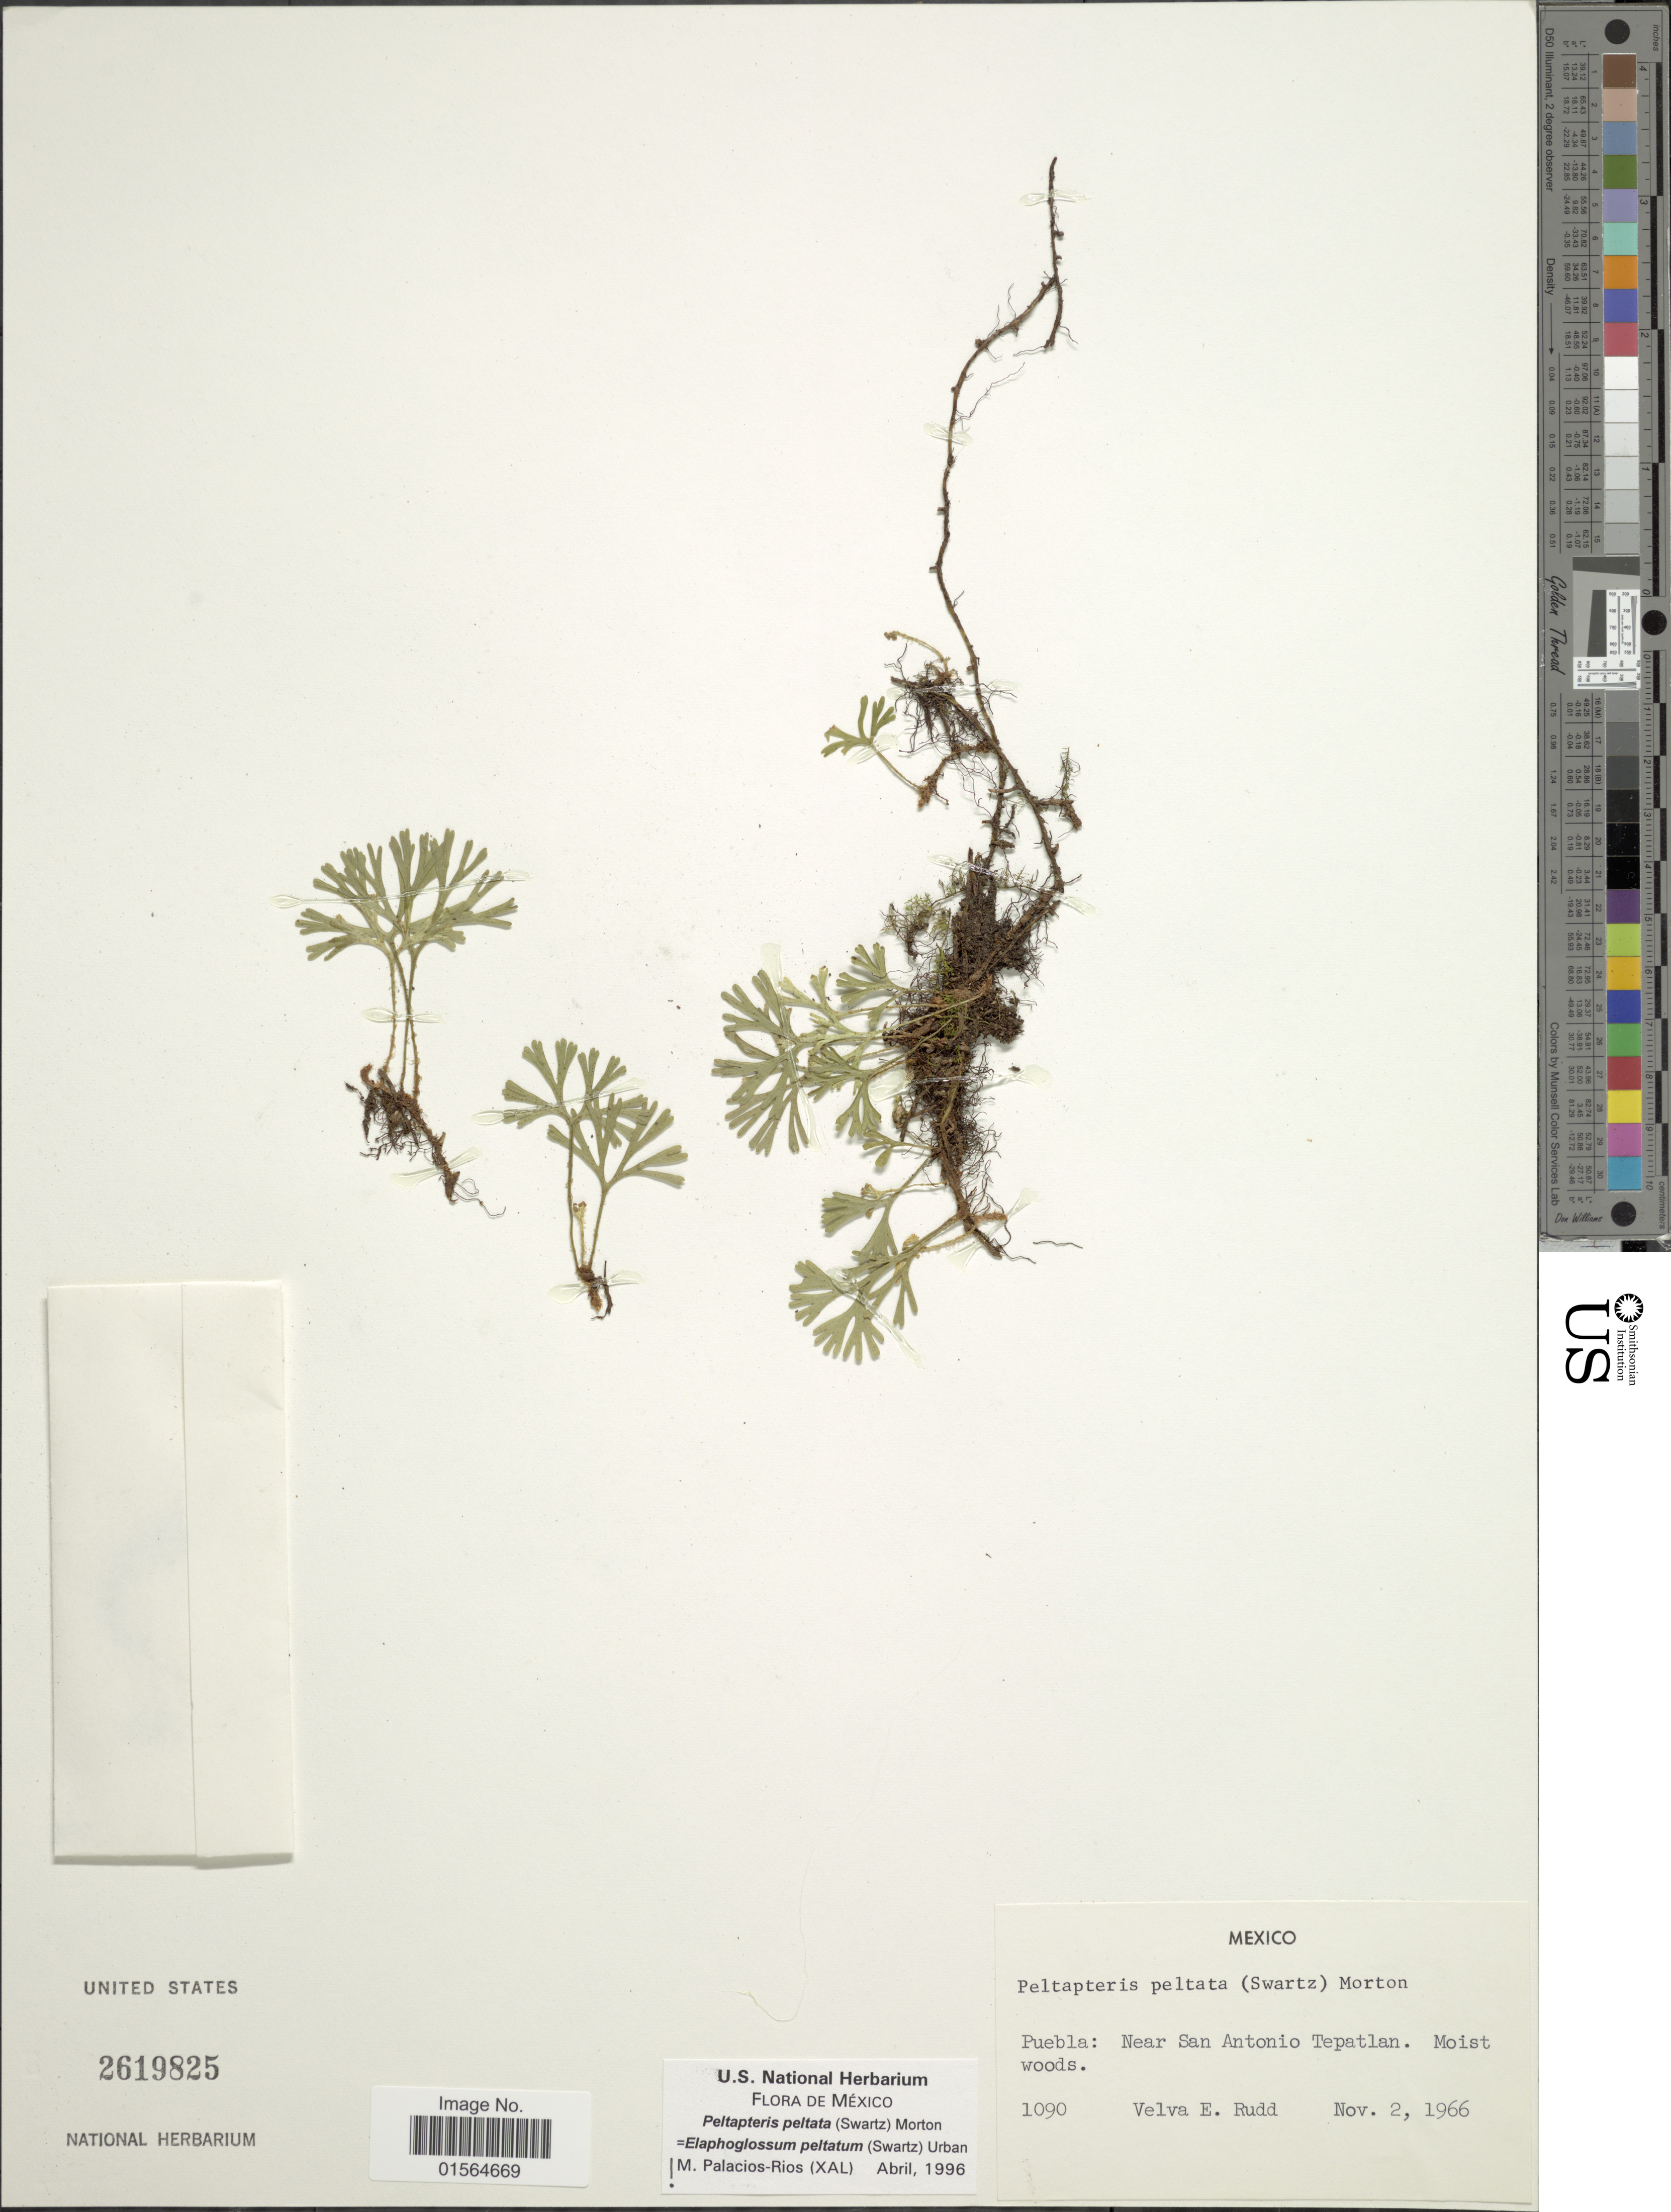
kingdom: Plantae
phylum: Tracheophyta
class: Polypodiopsida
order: Polypodiales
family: Dryopteridaceae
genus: Elaphoglossum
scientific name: Elaphoglossum peltatum f. peltatum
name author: (Sw.) Urb.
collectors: V. E. Rudd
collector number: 1090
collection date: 1966-11-02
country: Mexico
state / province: Puebla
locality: Near San Antonio Tepatlan. Moist woods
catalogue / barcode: US 2619825